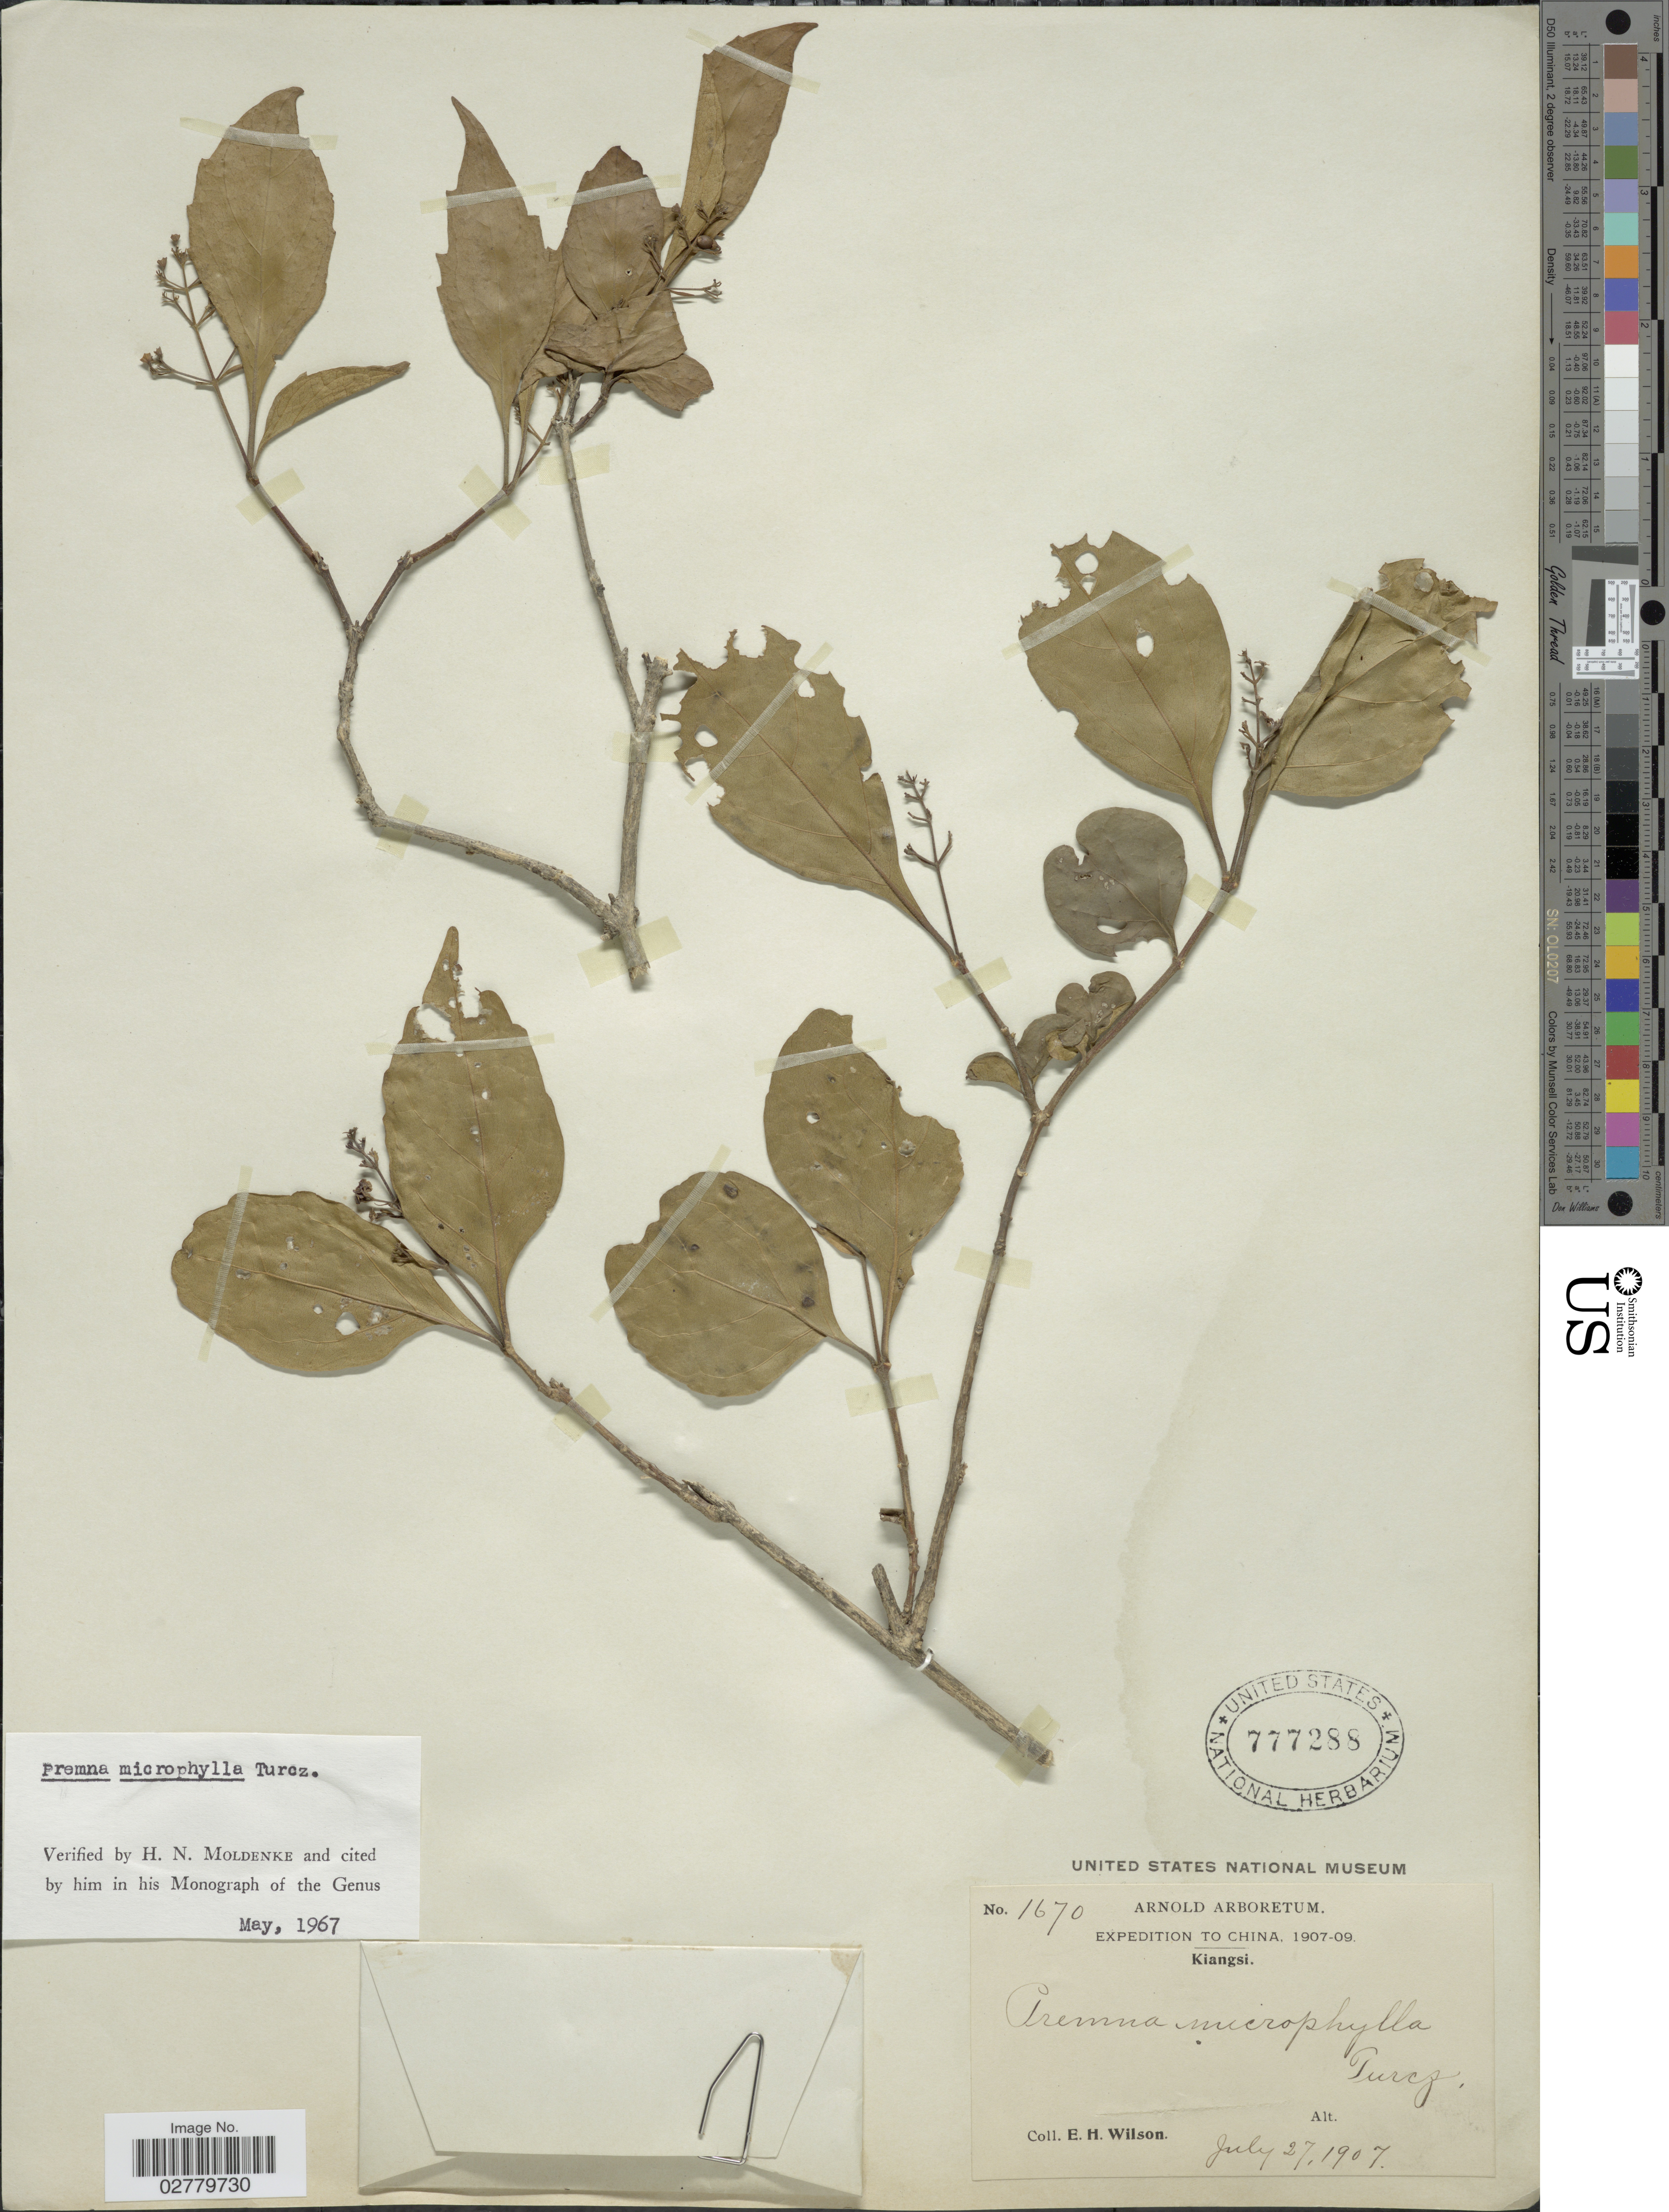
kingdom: Plantae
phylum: Tracheophyta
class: Magnoliopsida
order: Lamiales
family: Lamiaceae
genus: Premna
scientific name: Premna microphylla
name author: Turcz.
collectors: E. Wilson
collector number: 1670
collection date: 1907-07-27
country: China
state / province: Jiangxi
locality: Kiangsi.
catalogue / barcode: US 777288